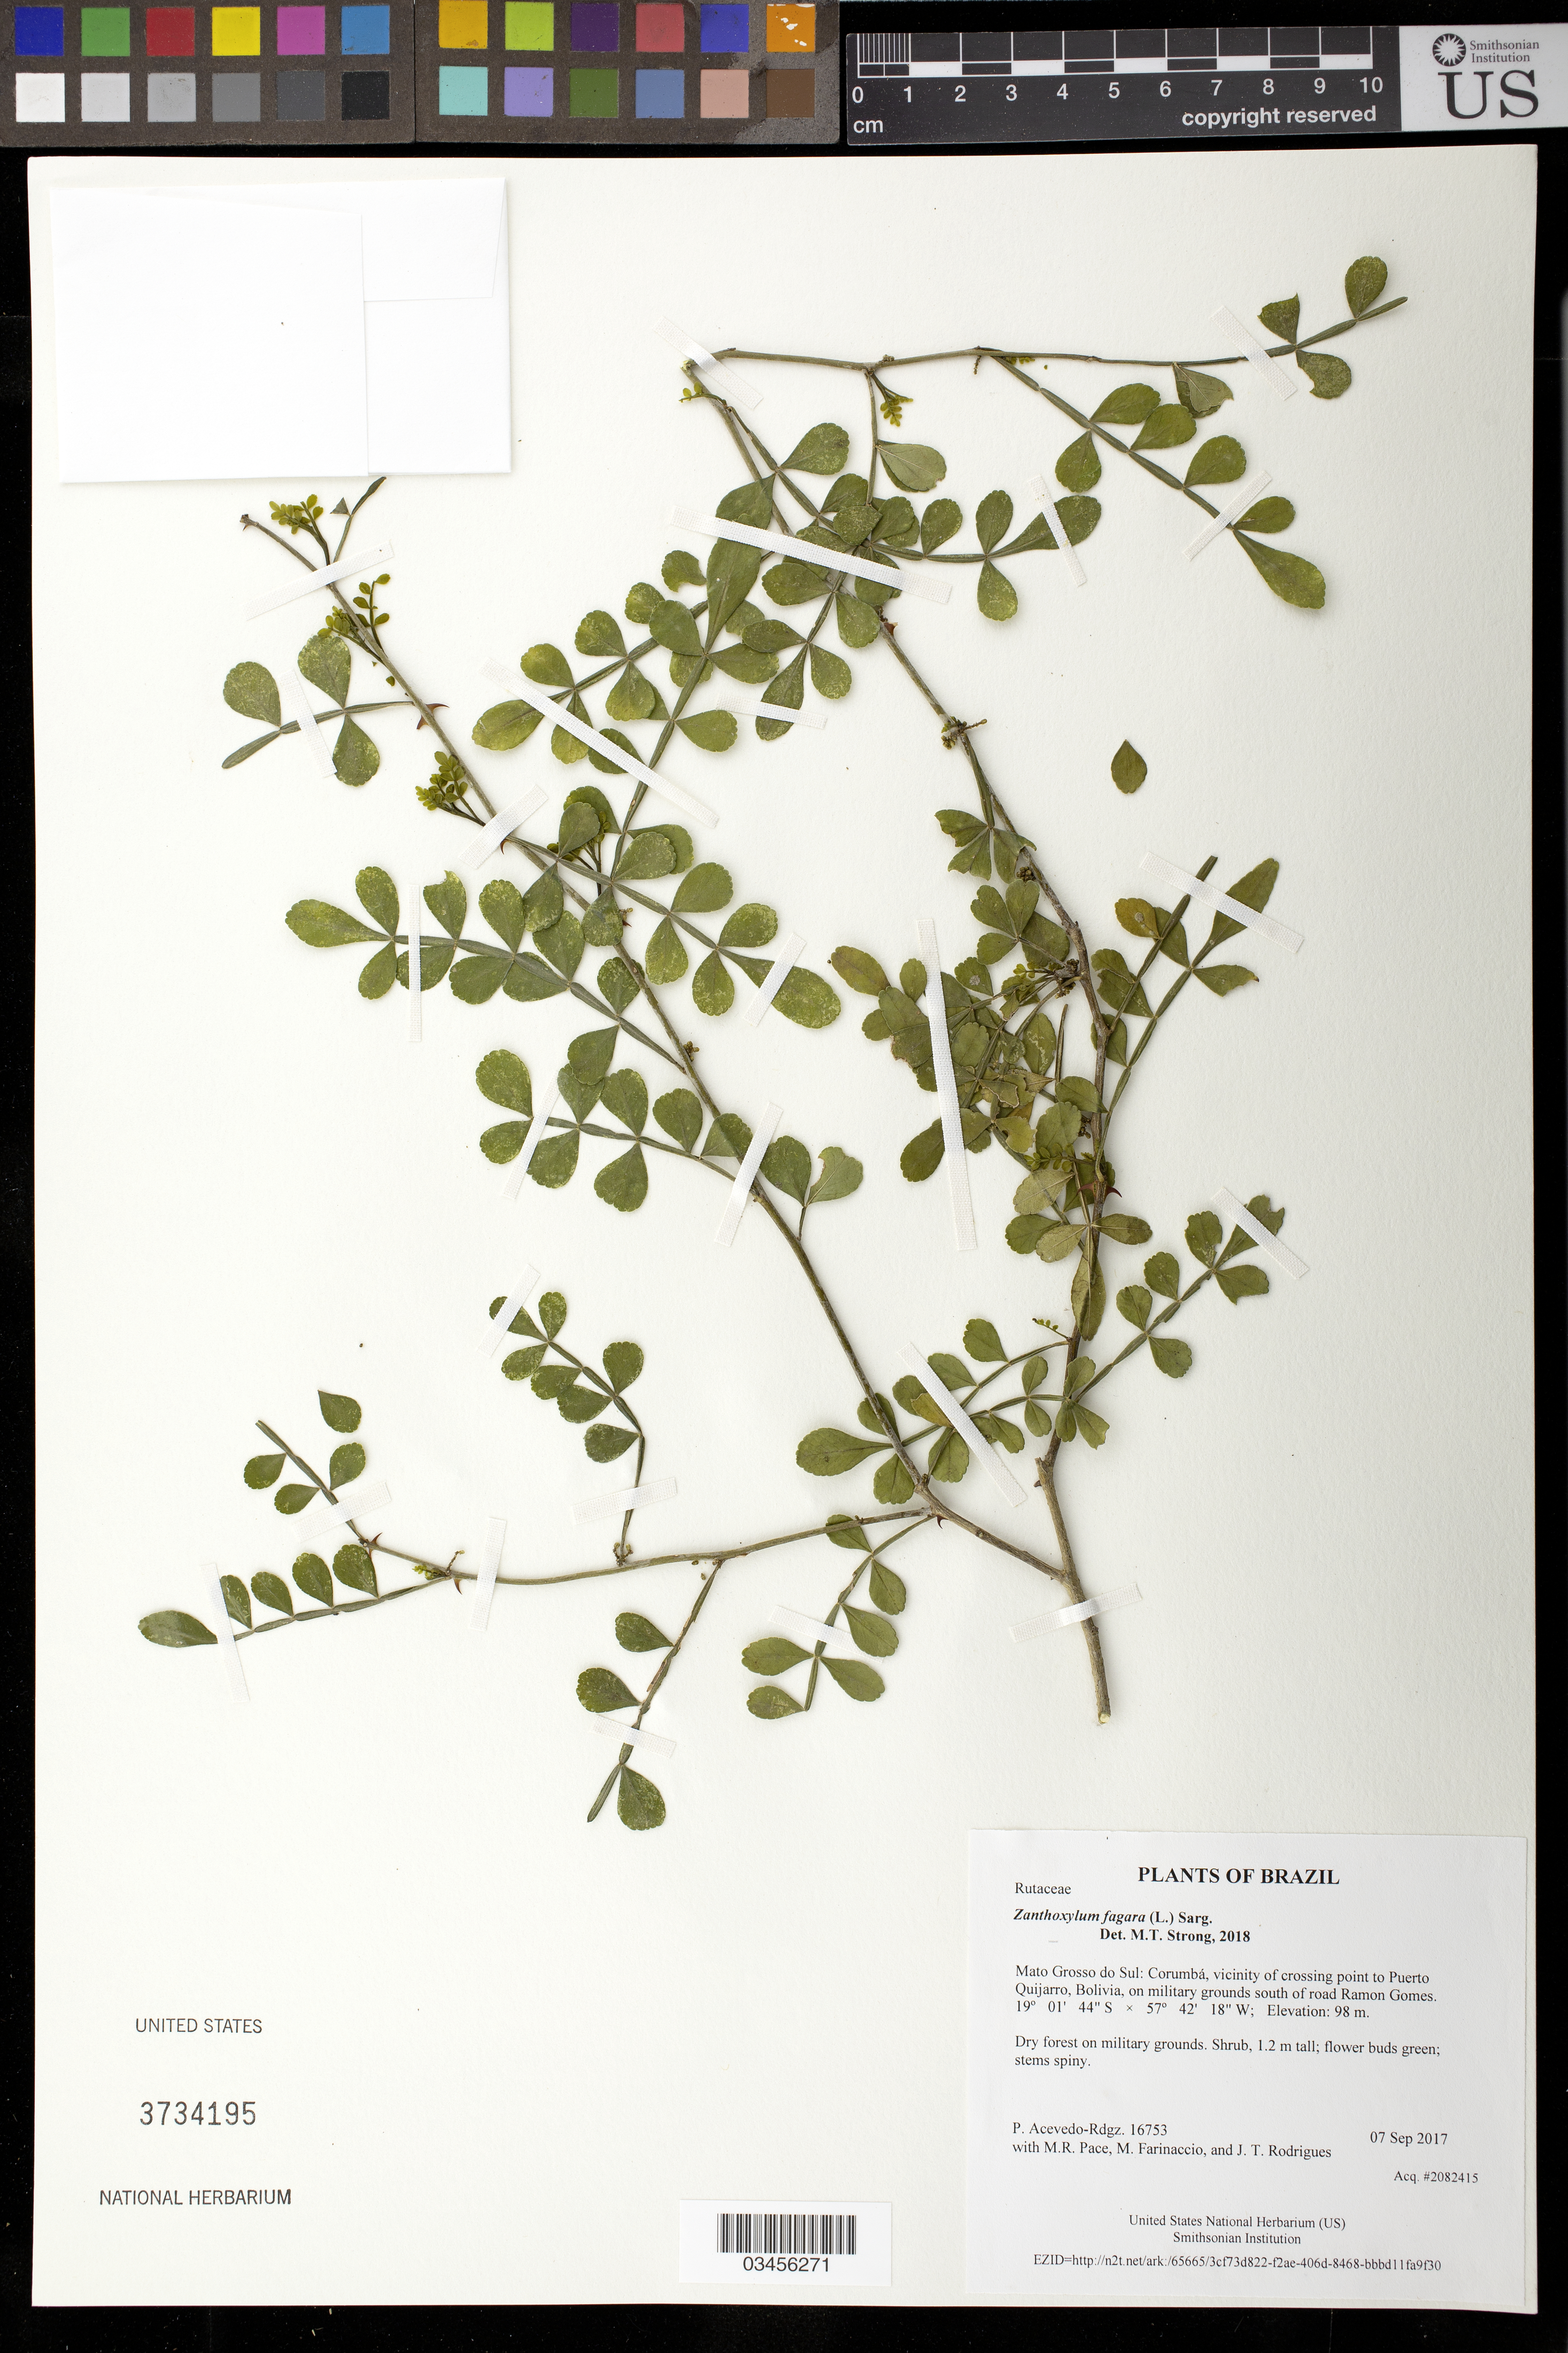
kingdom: Plantae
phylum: Tracheophyta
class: Magnoliopsida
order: Sapindales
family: Rutaceae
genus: Zanthoxylum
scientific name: Zanthoxylum fagara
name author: (L.) Sarg.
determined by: Strong, Mark T., (BOT), Smithsonian Institution - National Museum of Natural History (UNITED STATES)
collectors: P. Acevedo-Rodr., M. R. Pace, M. Farinaccio & J. T. Rodrigues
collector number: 16753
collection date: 2017-09-07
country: Brazil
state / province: Mato Grosso do Sul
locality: Corumbá, vicinity of crossing point to Puerto Quijarro, Bolivia, on military grounds south of road Ramon Gomes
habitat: Dry forest on military grounds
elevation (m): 98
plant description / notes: US, MO, NY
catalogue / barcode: US 3734195